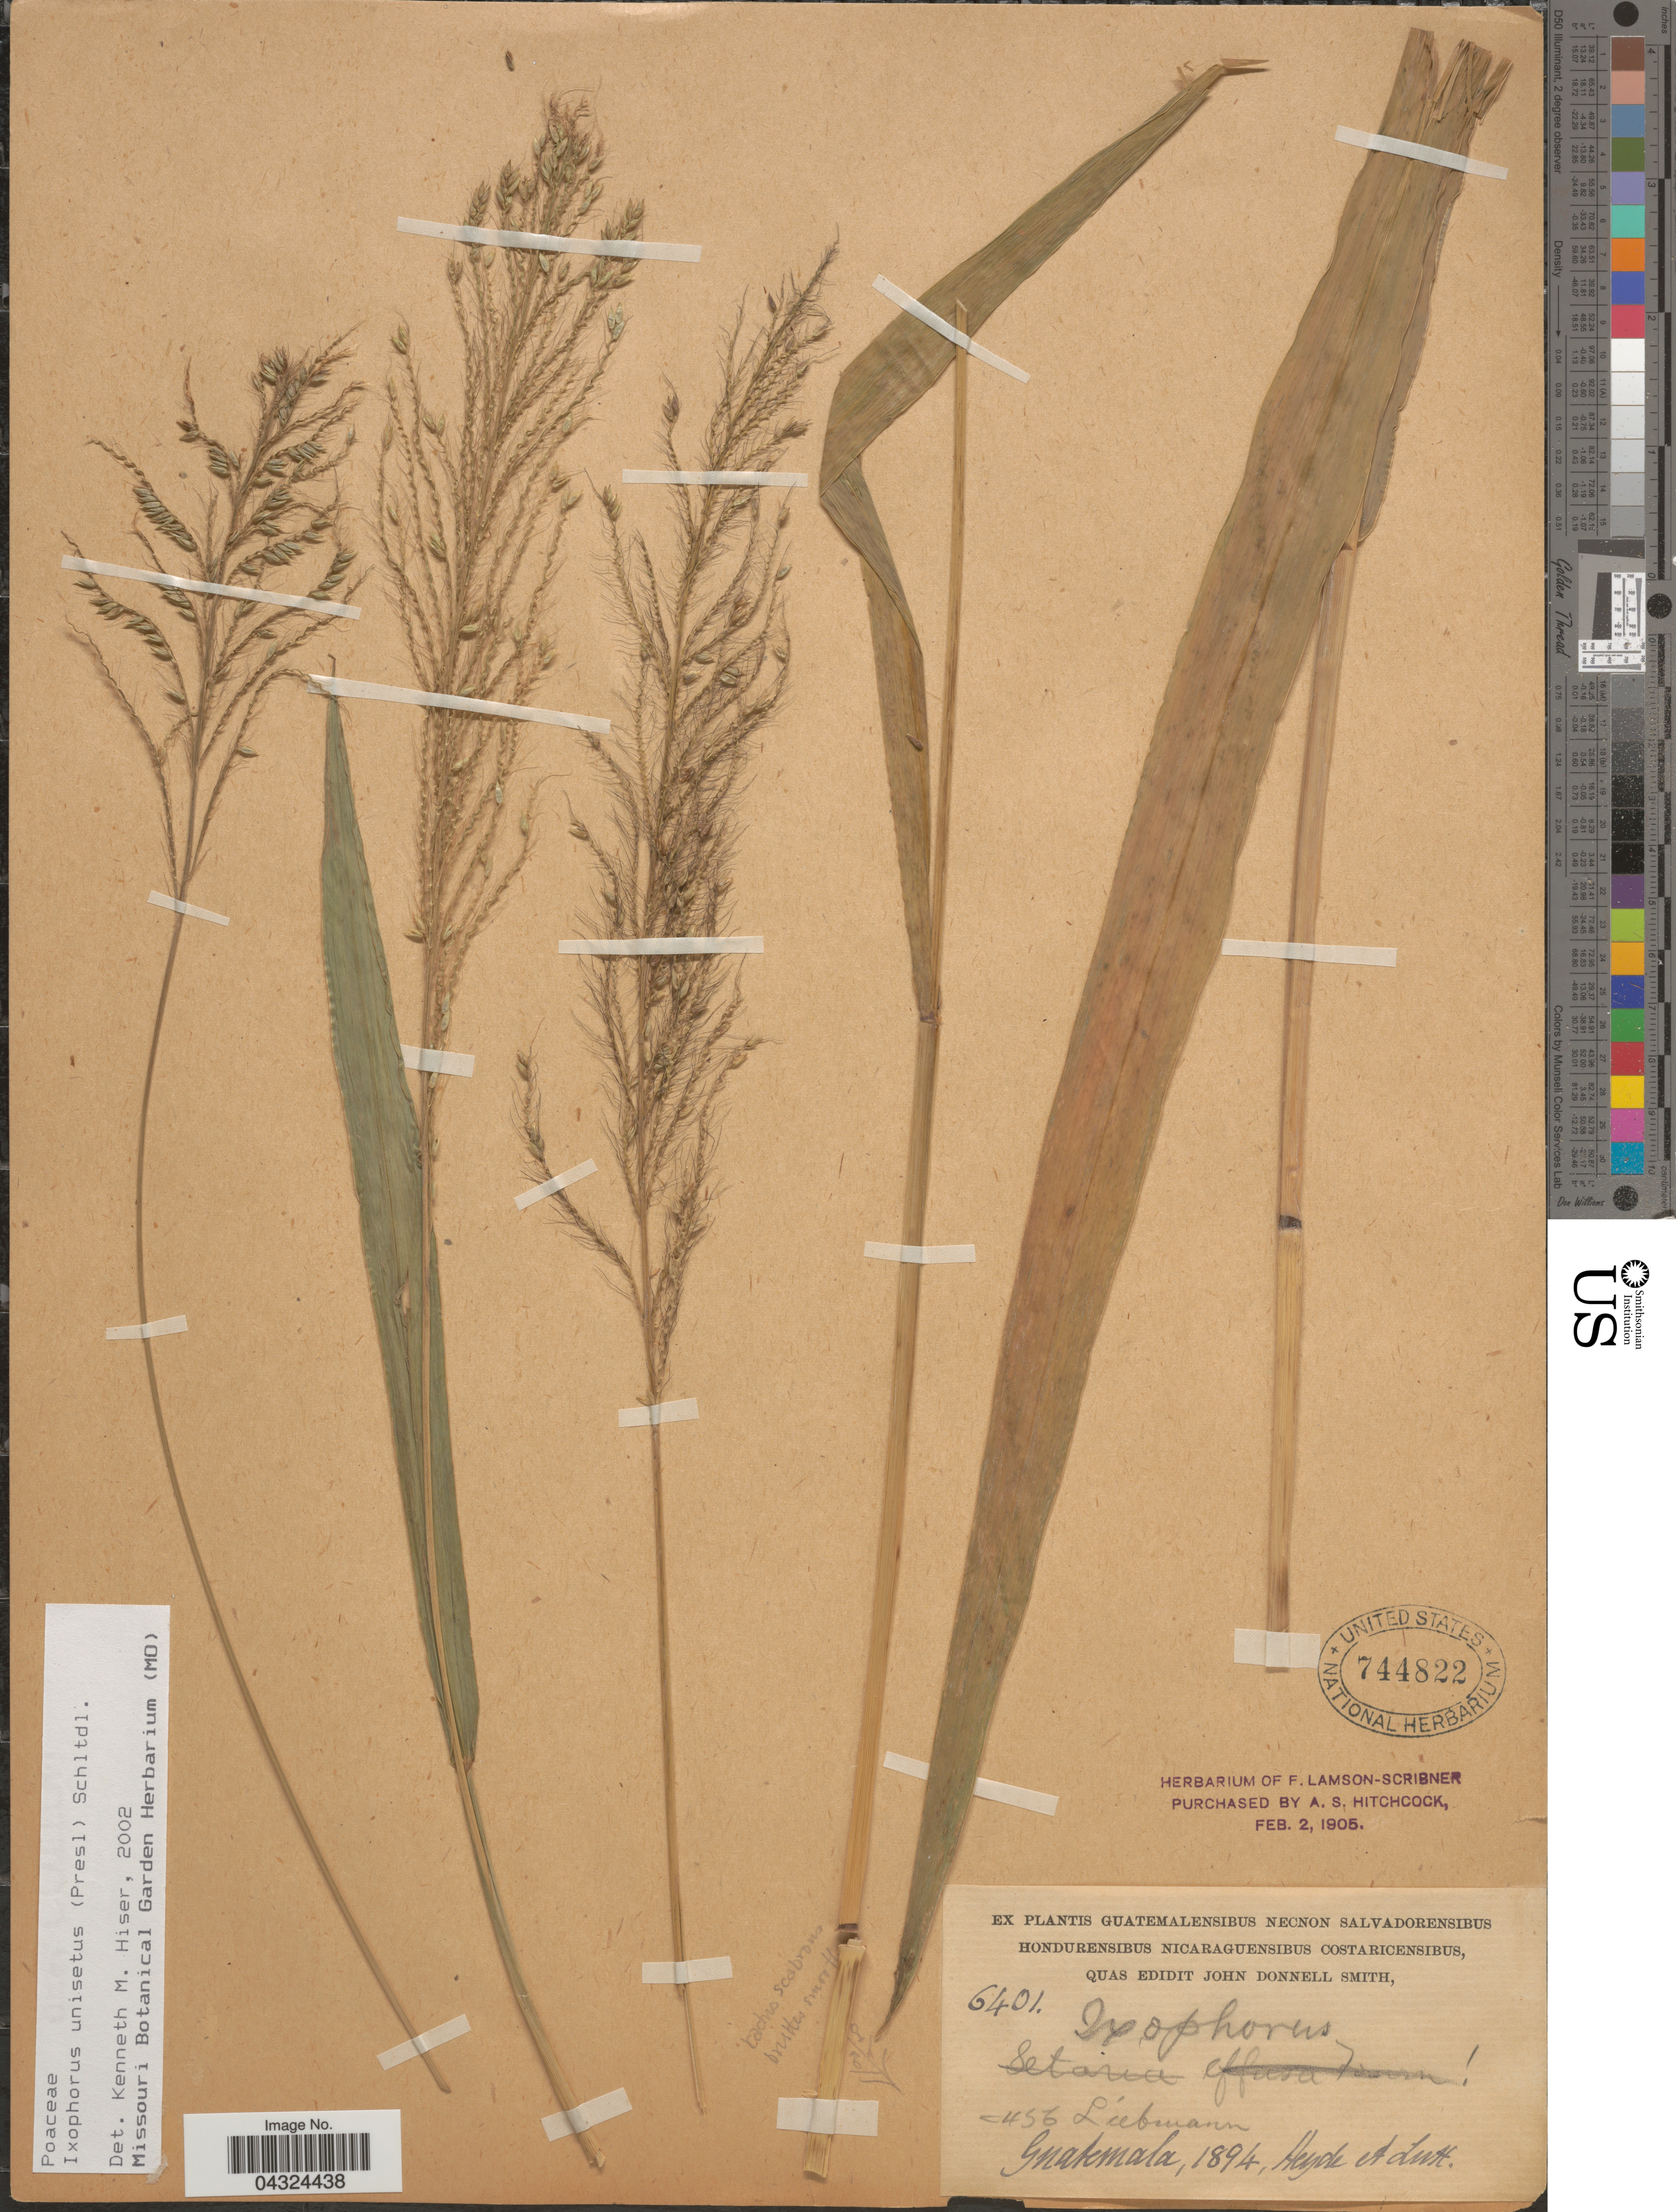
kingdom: Plantae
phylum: Tracheophyta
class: Liliopsida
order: Poales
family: Poaceae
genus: Ixophorus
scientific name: Ixophorus unisetus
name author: (J. Presl) Schltdl.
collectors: Heyde & Lux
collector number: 6401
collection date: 1894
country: Guatemala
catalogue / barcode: US 744822